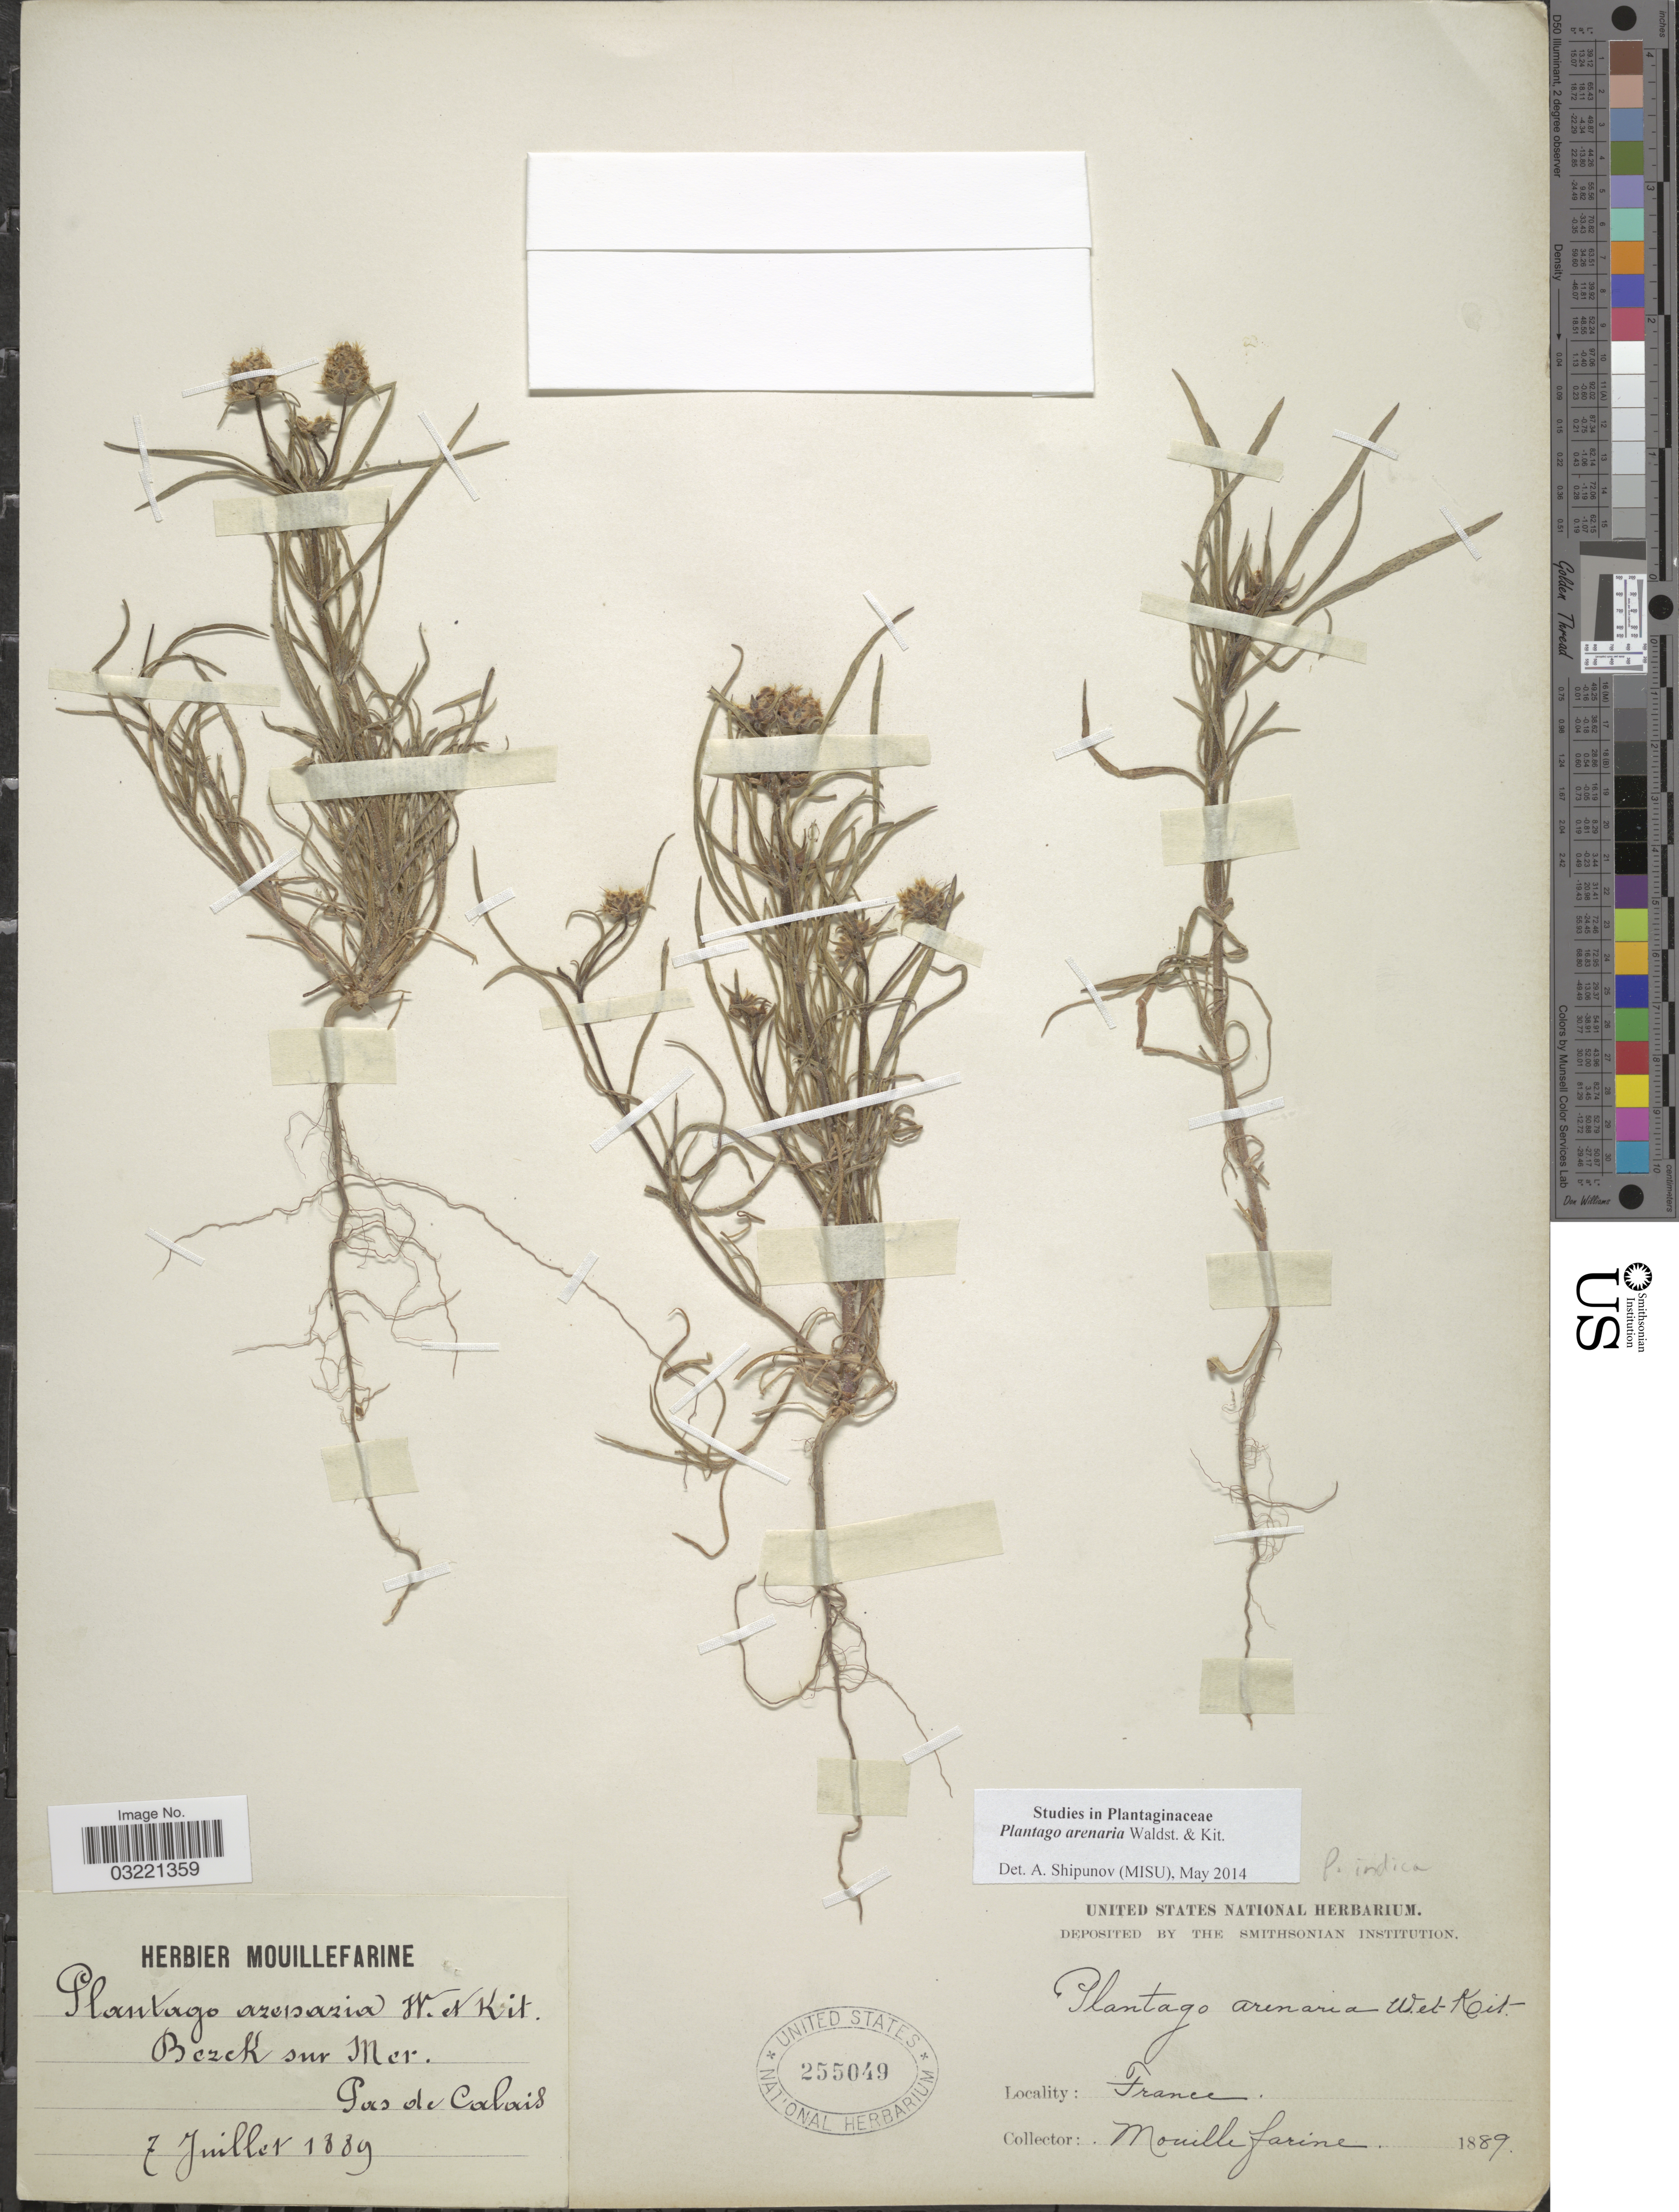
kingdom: Plantae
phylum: Tracheophyta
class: Magnoliopsida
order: Lamiales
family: Plantaginaceae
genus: Plantago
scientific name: Plantago arenaria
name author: Waldst. & Kit.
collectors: A. Mouillefarine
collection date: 1889-07-07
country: France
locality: Bezek sur Mer. Pas de Calais.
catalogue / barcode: US 255049